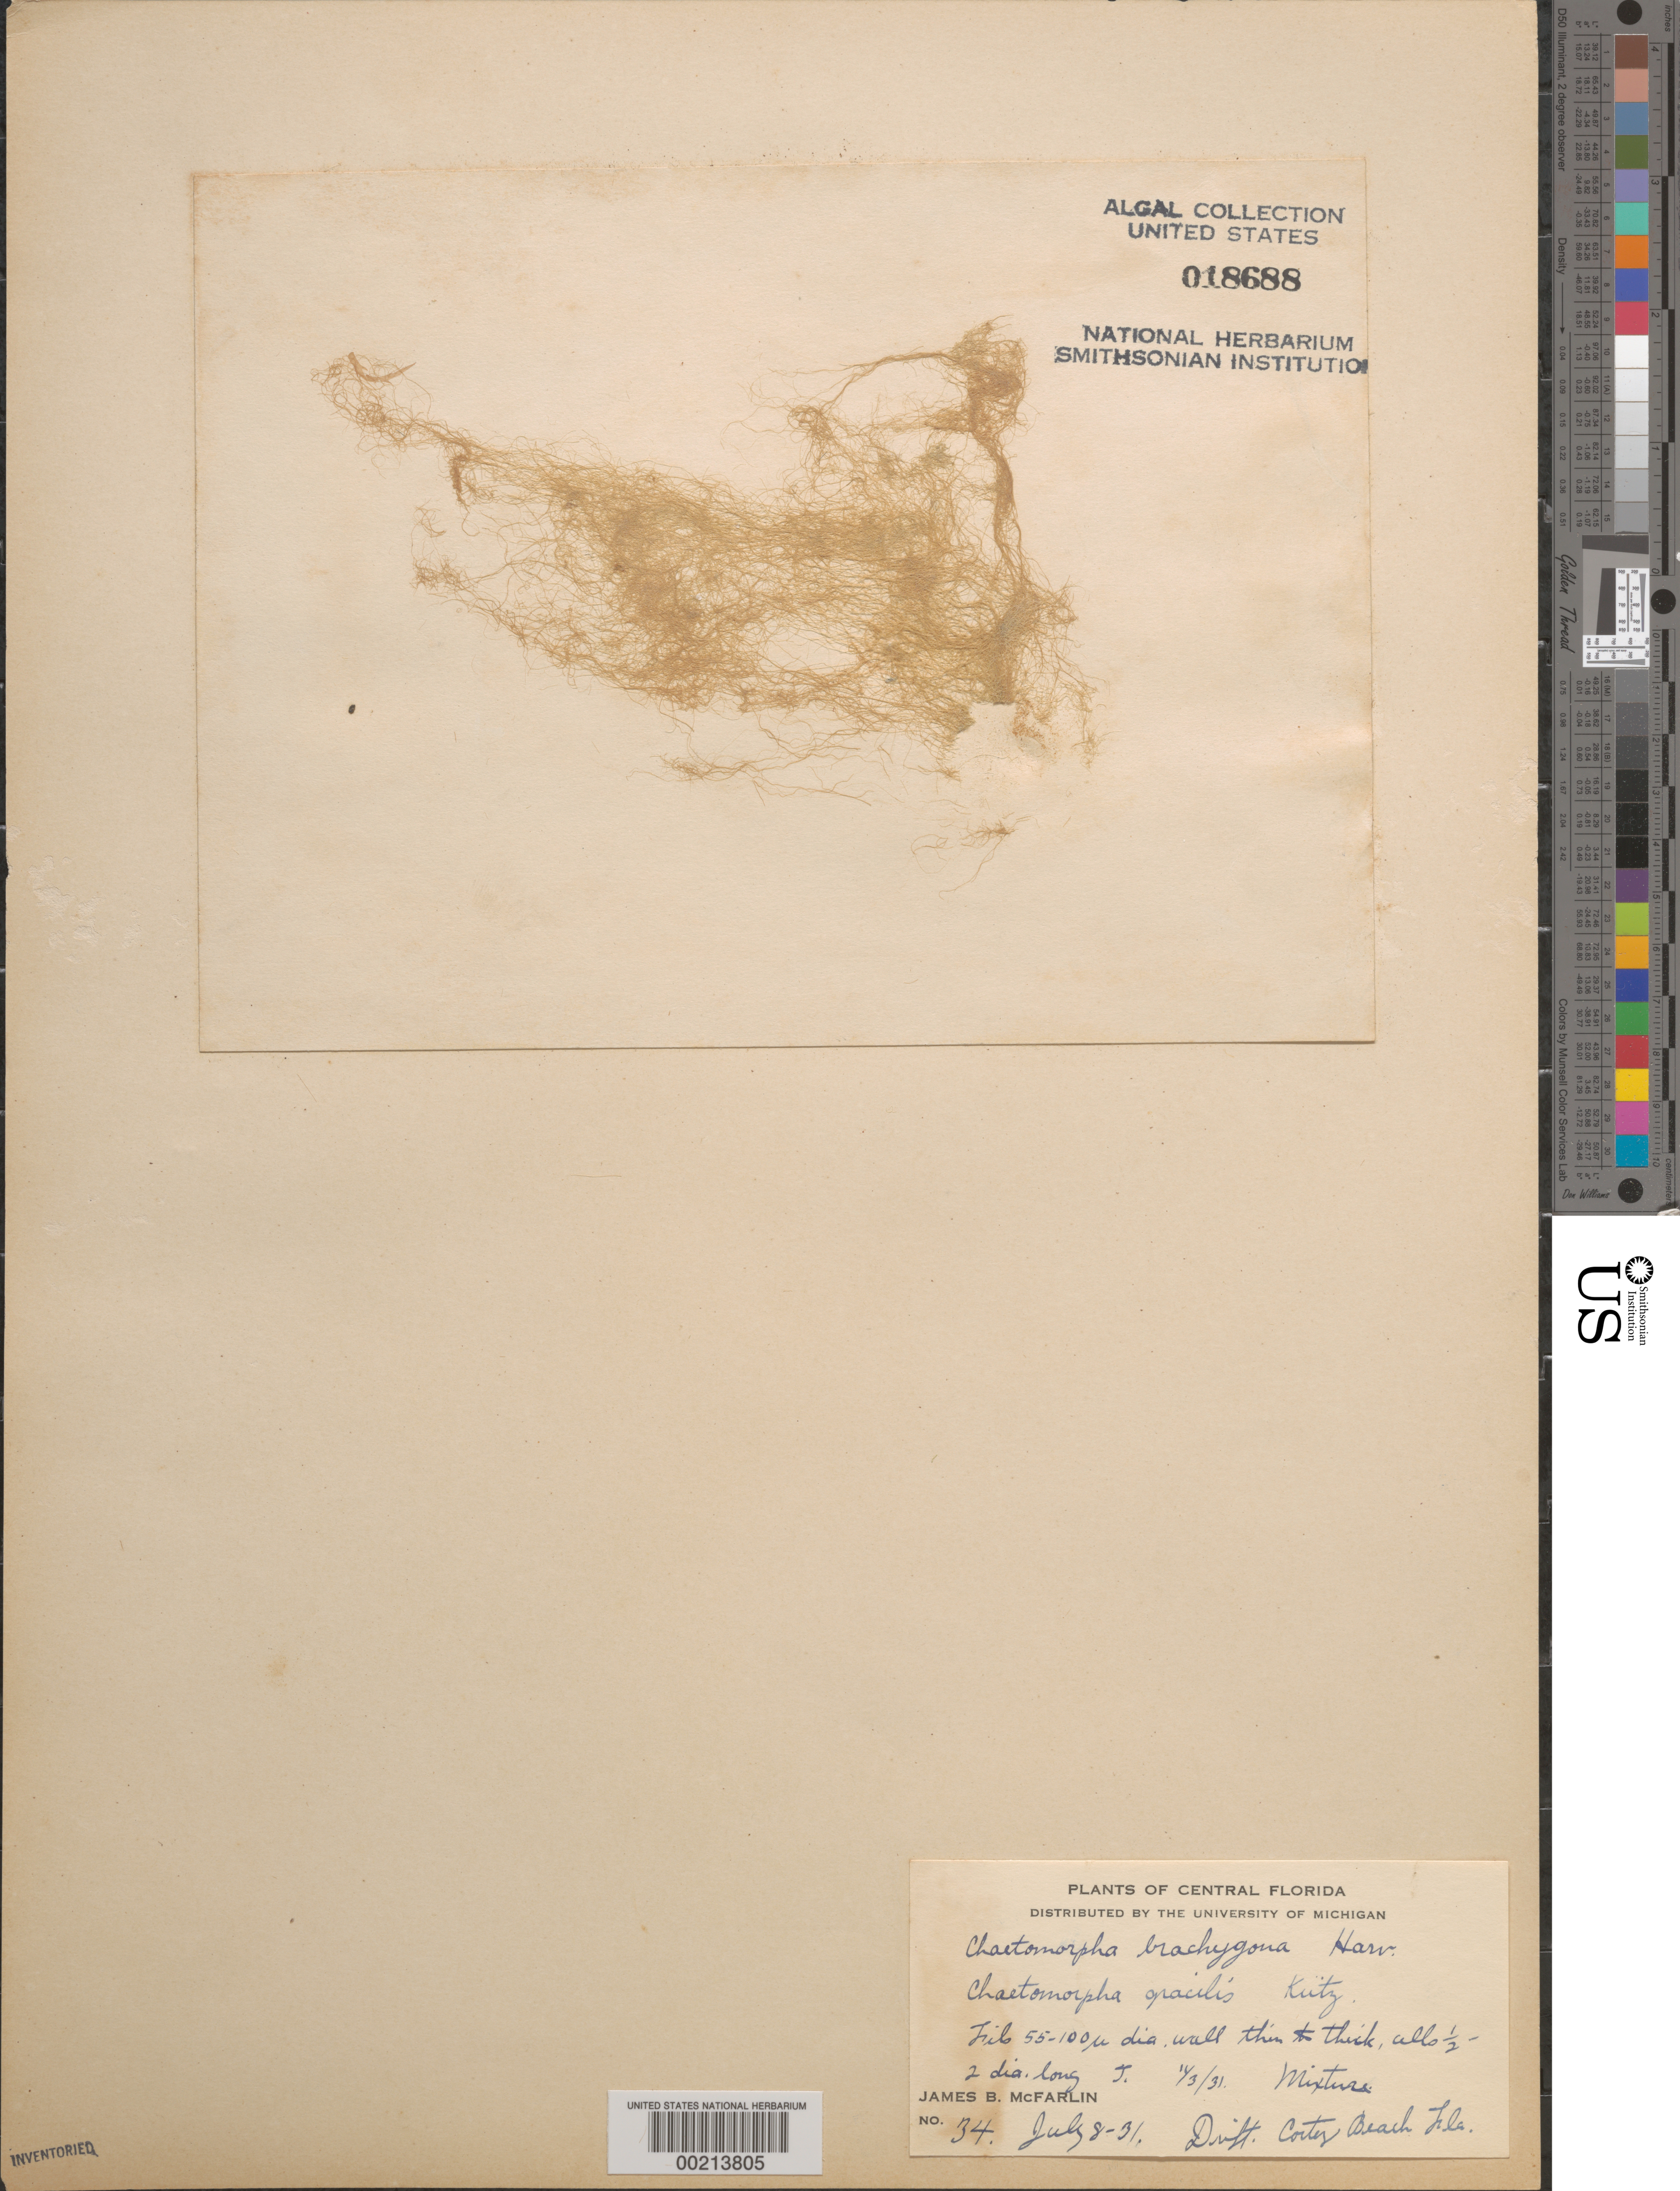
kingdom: Plantae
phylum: Chlorophyta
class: Ulvophyceae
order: Cladophorales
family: Cladophoraceae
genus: Chaetomorpha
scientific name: Chaetomorpha brachygona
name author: Harv.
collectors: J. McFarlin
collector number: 34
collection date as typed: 08 Jul 1931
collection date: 1931-07-08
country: United States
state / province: Florida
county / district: Manatee County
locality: Cortez Beach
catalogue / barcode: US 18688